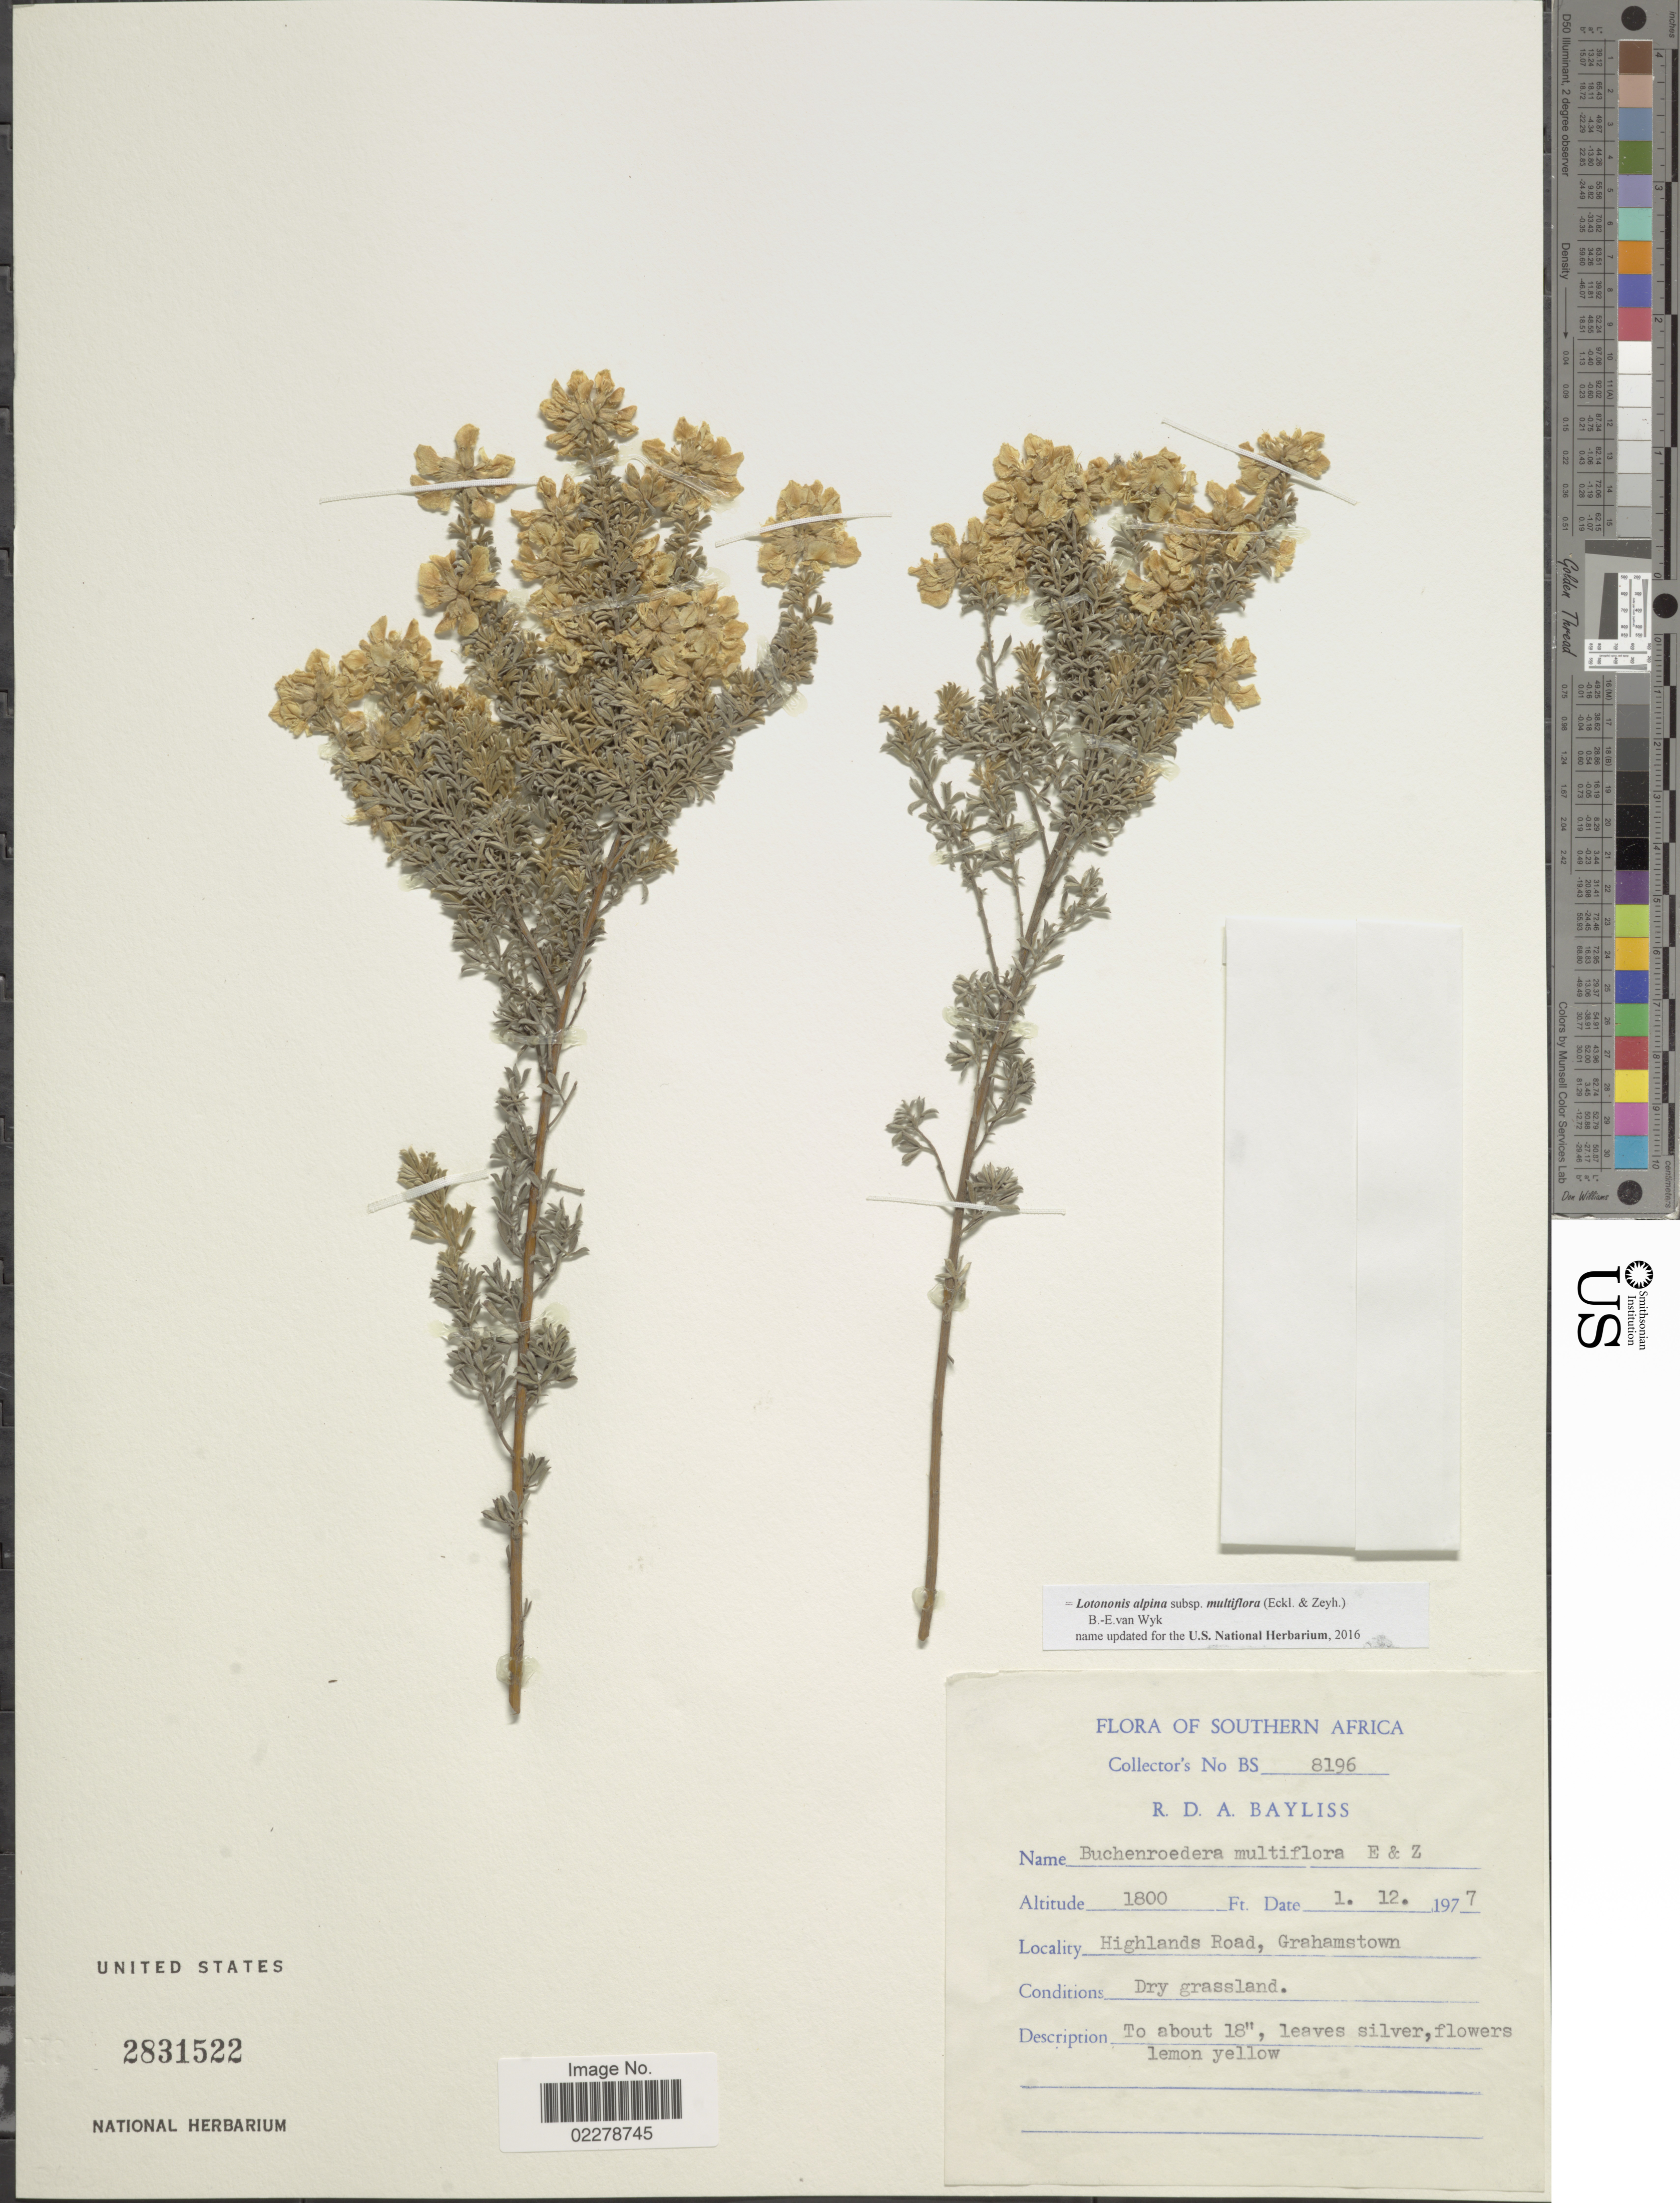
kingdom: Plantae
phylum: Tracheophyta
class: Magnoliopsida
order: Fabales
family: Fabaceae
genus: Lotononis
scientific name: Lotononis alpina subsp. multiflora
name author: (Eckl. & Zeyh.) B.-E. van Wyk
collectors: R. Bayliss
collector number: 8196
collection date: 1977-12-01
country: South Africa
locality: Southern Africa. Highlands Road, Grahamstown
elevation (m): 549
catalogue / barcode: US 2831522